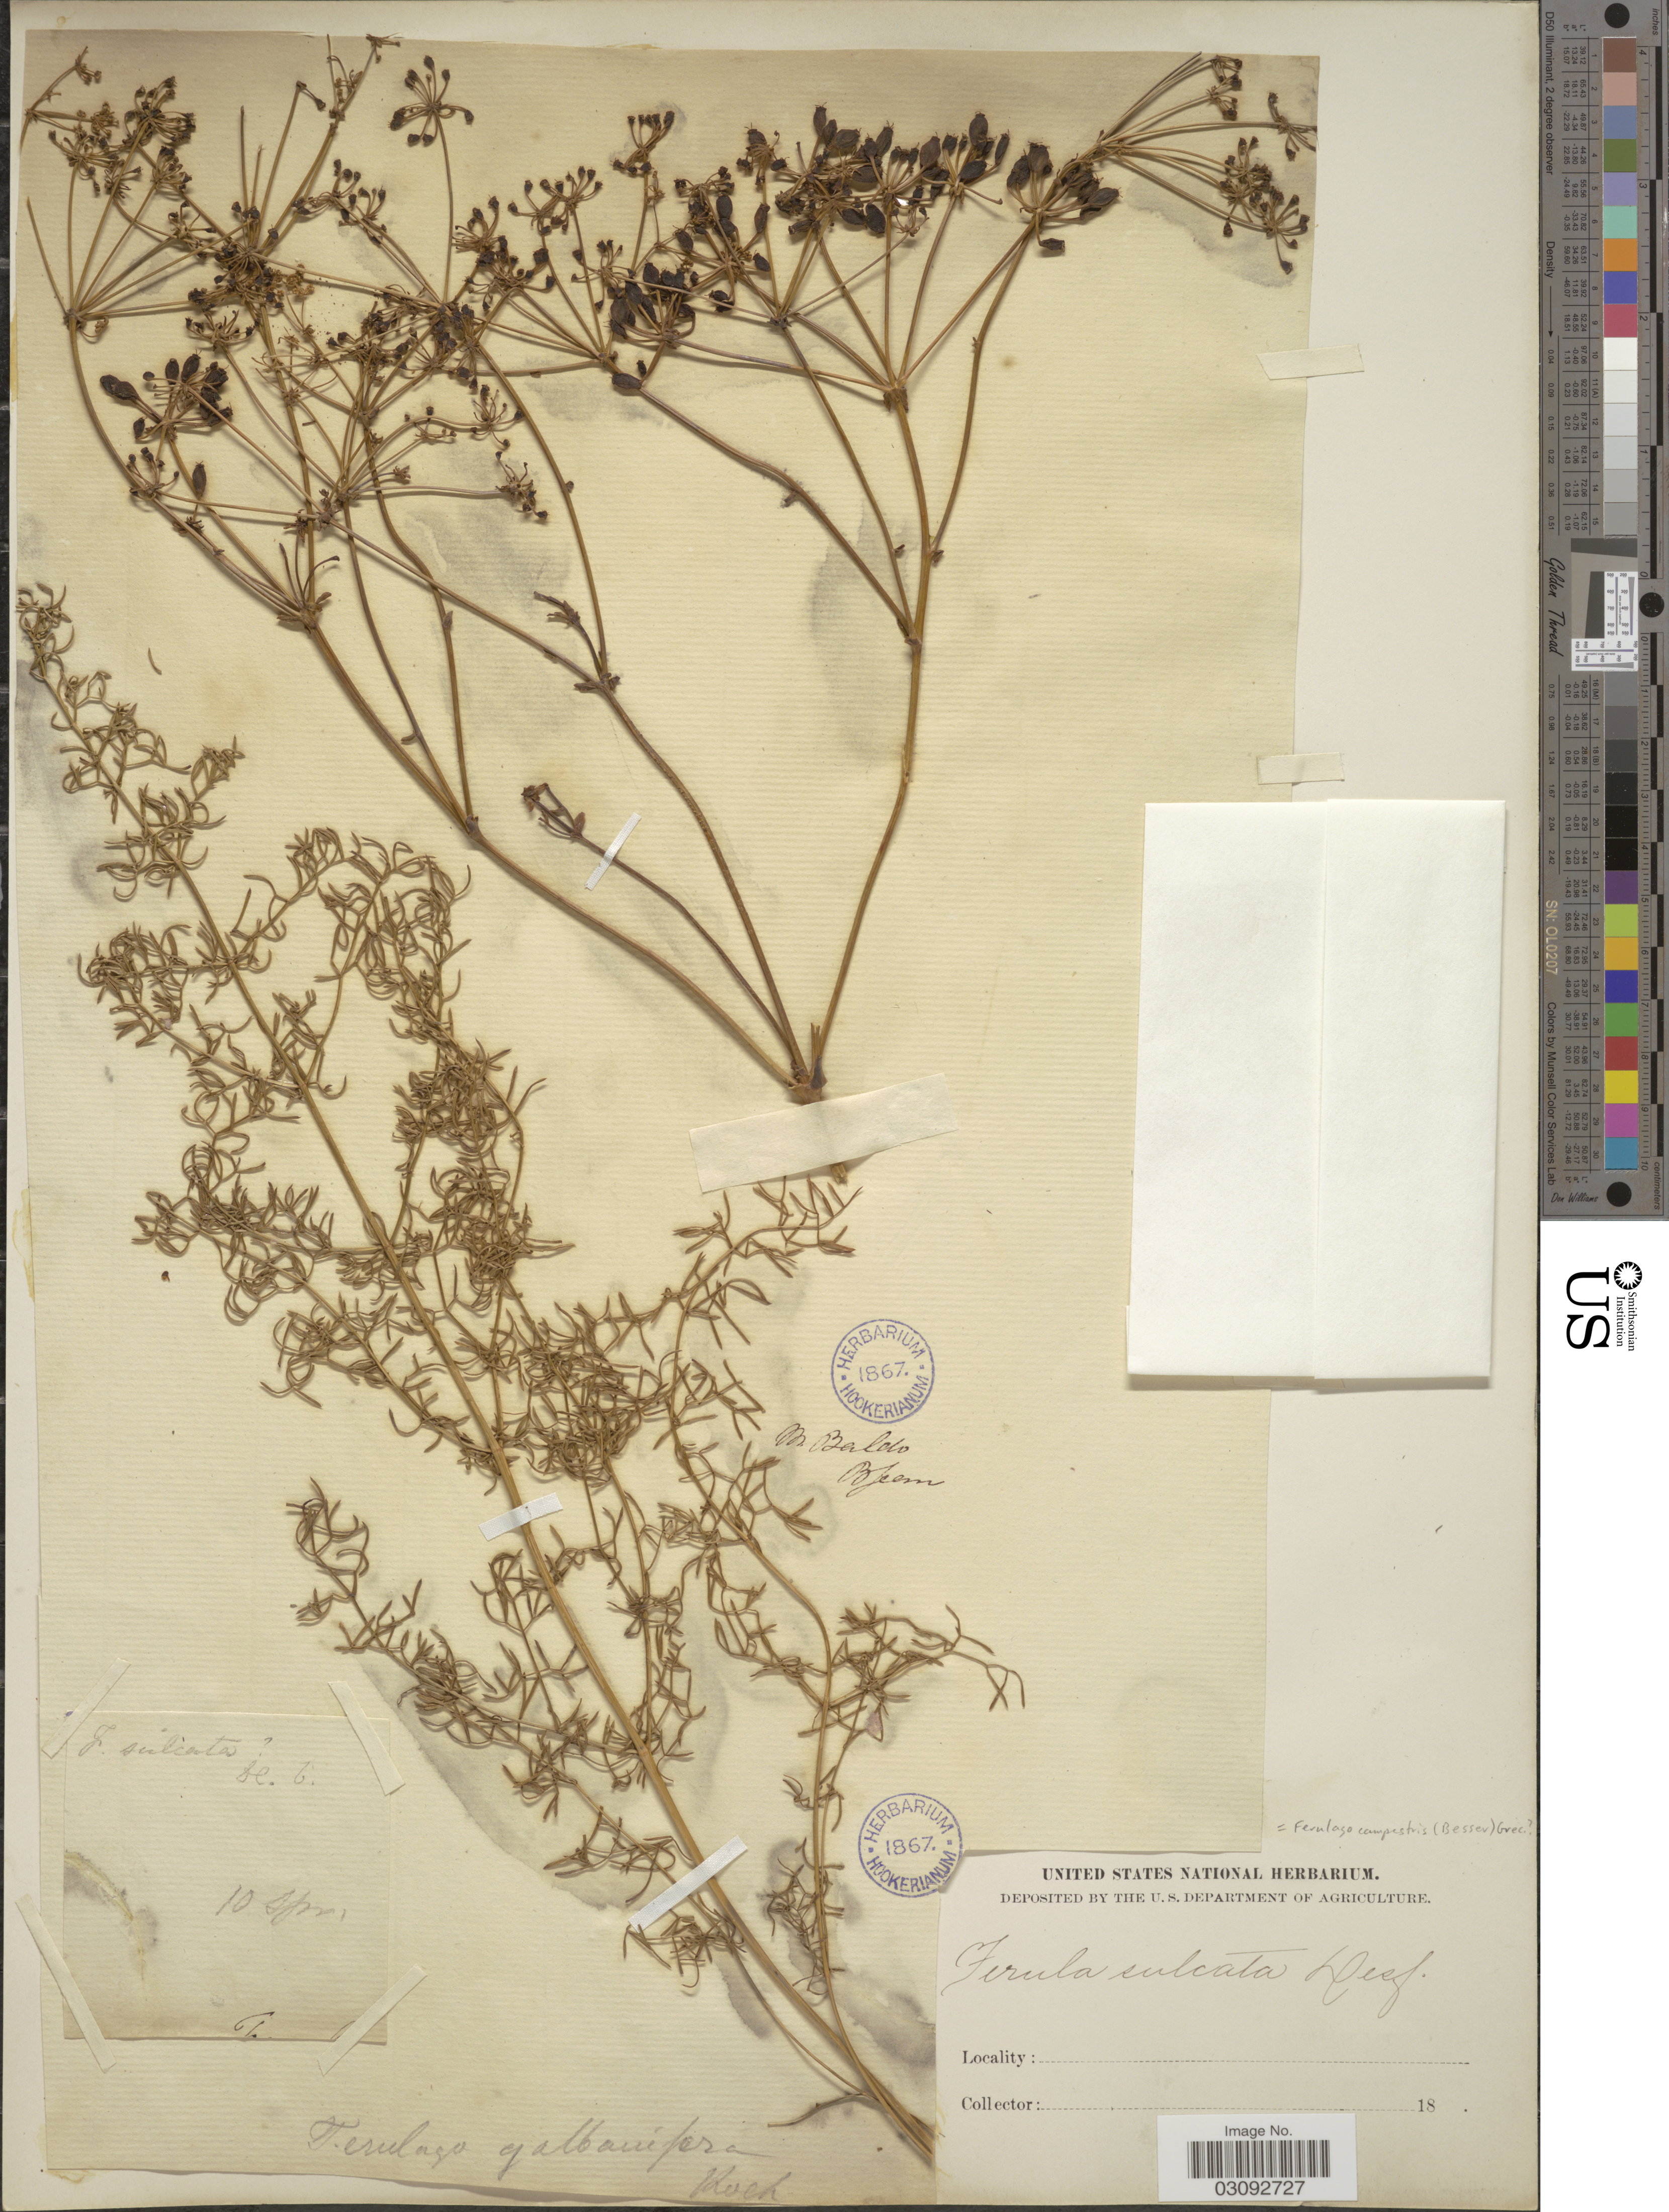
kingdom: Plantae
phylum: Tracheophyta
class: Magnoliopsida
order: Apiales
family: Apiaceae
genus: Ferulago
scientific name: Ferulago campestris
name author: (Besser) Grecescu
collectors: ex herb. United States National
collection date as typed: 18